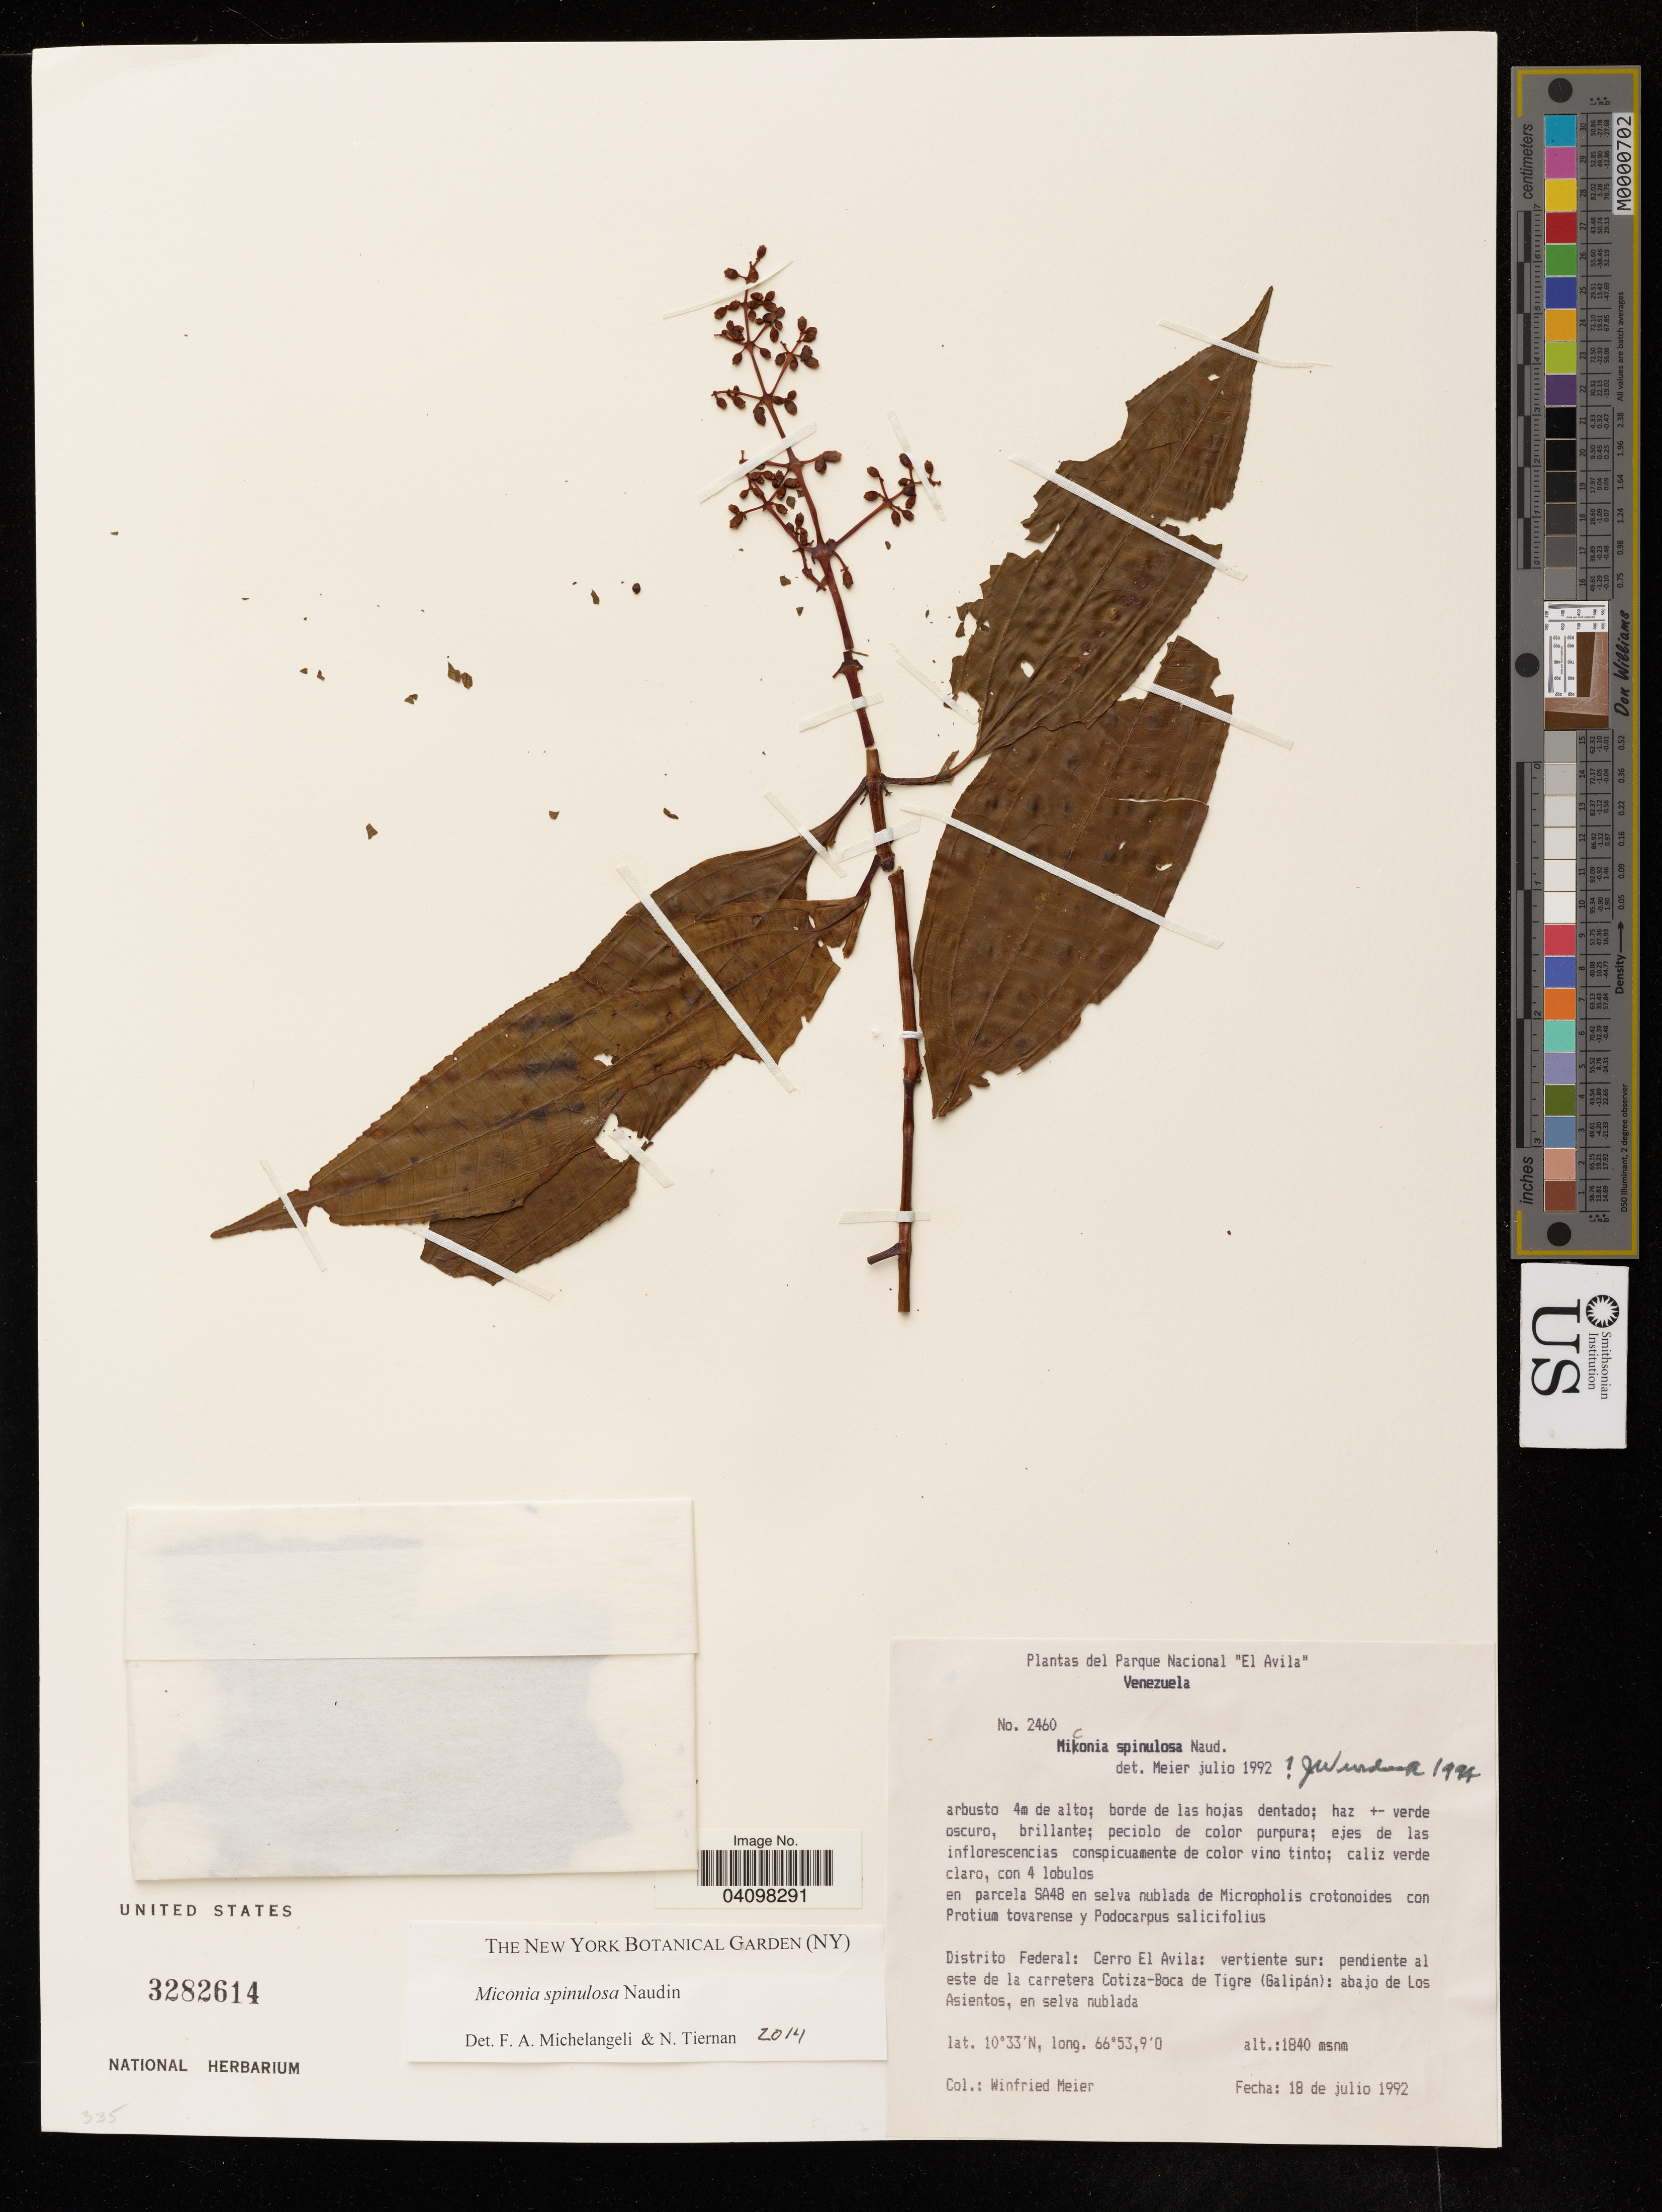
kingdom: Plantae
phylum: Tracheophyta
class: Magnoliopsida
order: Myrtales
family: Melastomataceae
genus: Miconia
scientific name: Miconia spinulosa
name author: Naudin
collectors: W. Meier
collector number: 2460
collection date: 1992-07-18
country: Venezuela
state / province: Federal Capital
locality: Parque Nacional "El Avila". Cerro El Avila: vertiente sur: pendiente al este de la carretera Cotiza-Boca de Tigre (Galipán): abajo de Los Asientos, en selva nublada.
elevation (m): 1840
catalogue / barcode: US 3282614